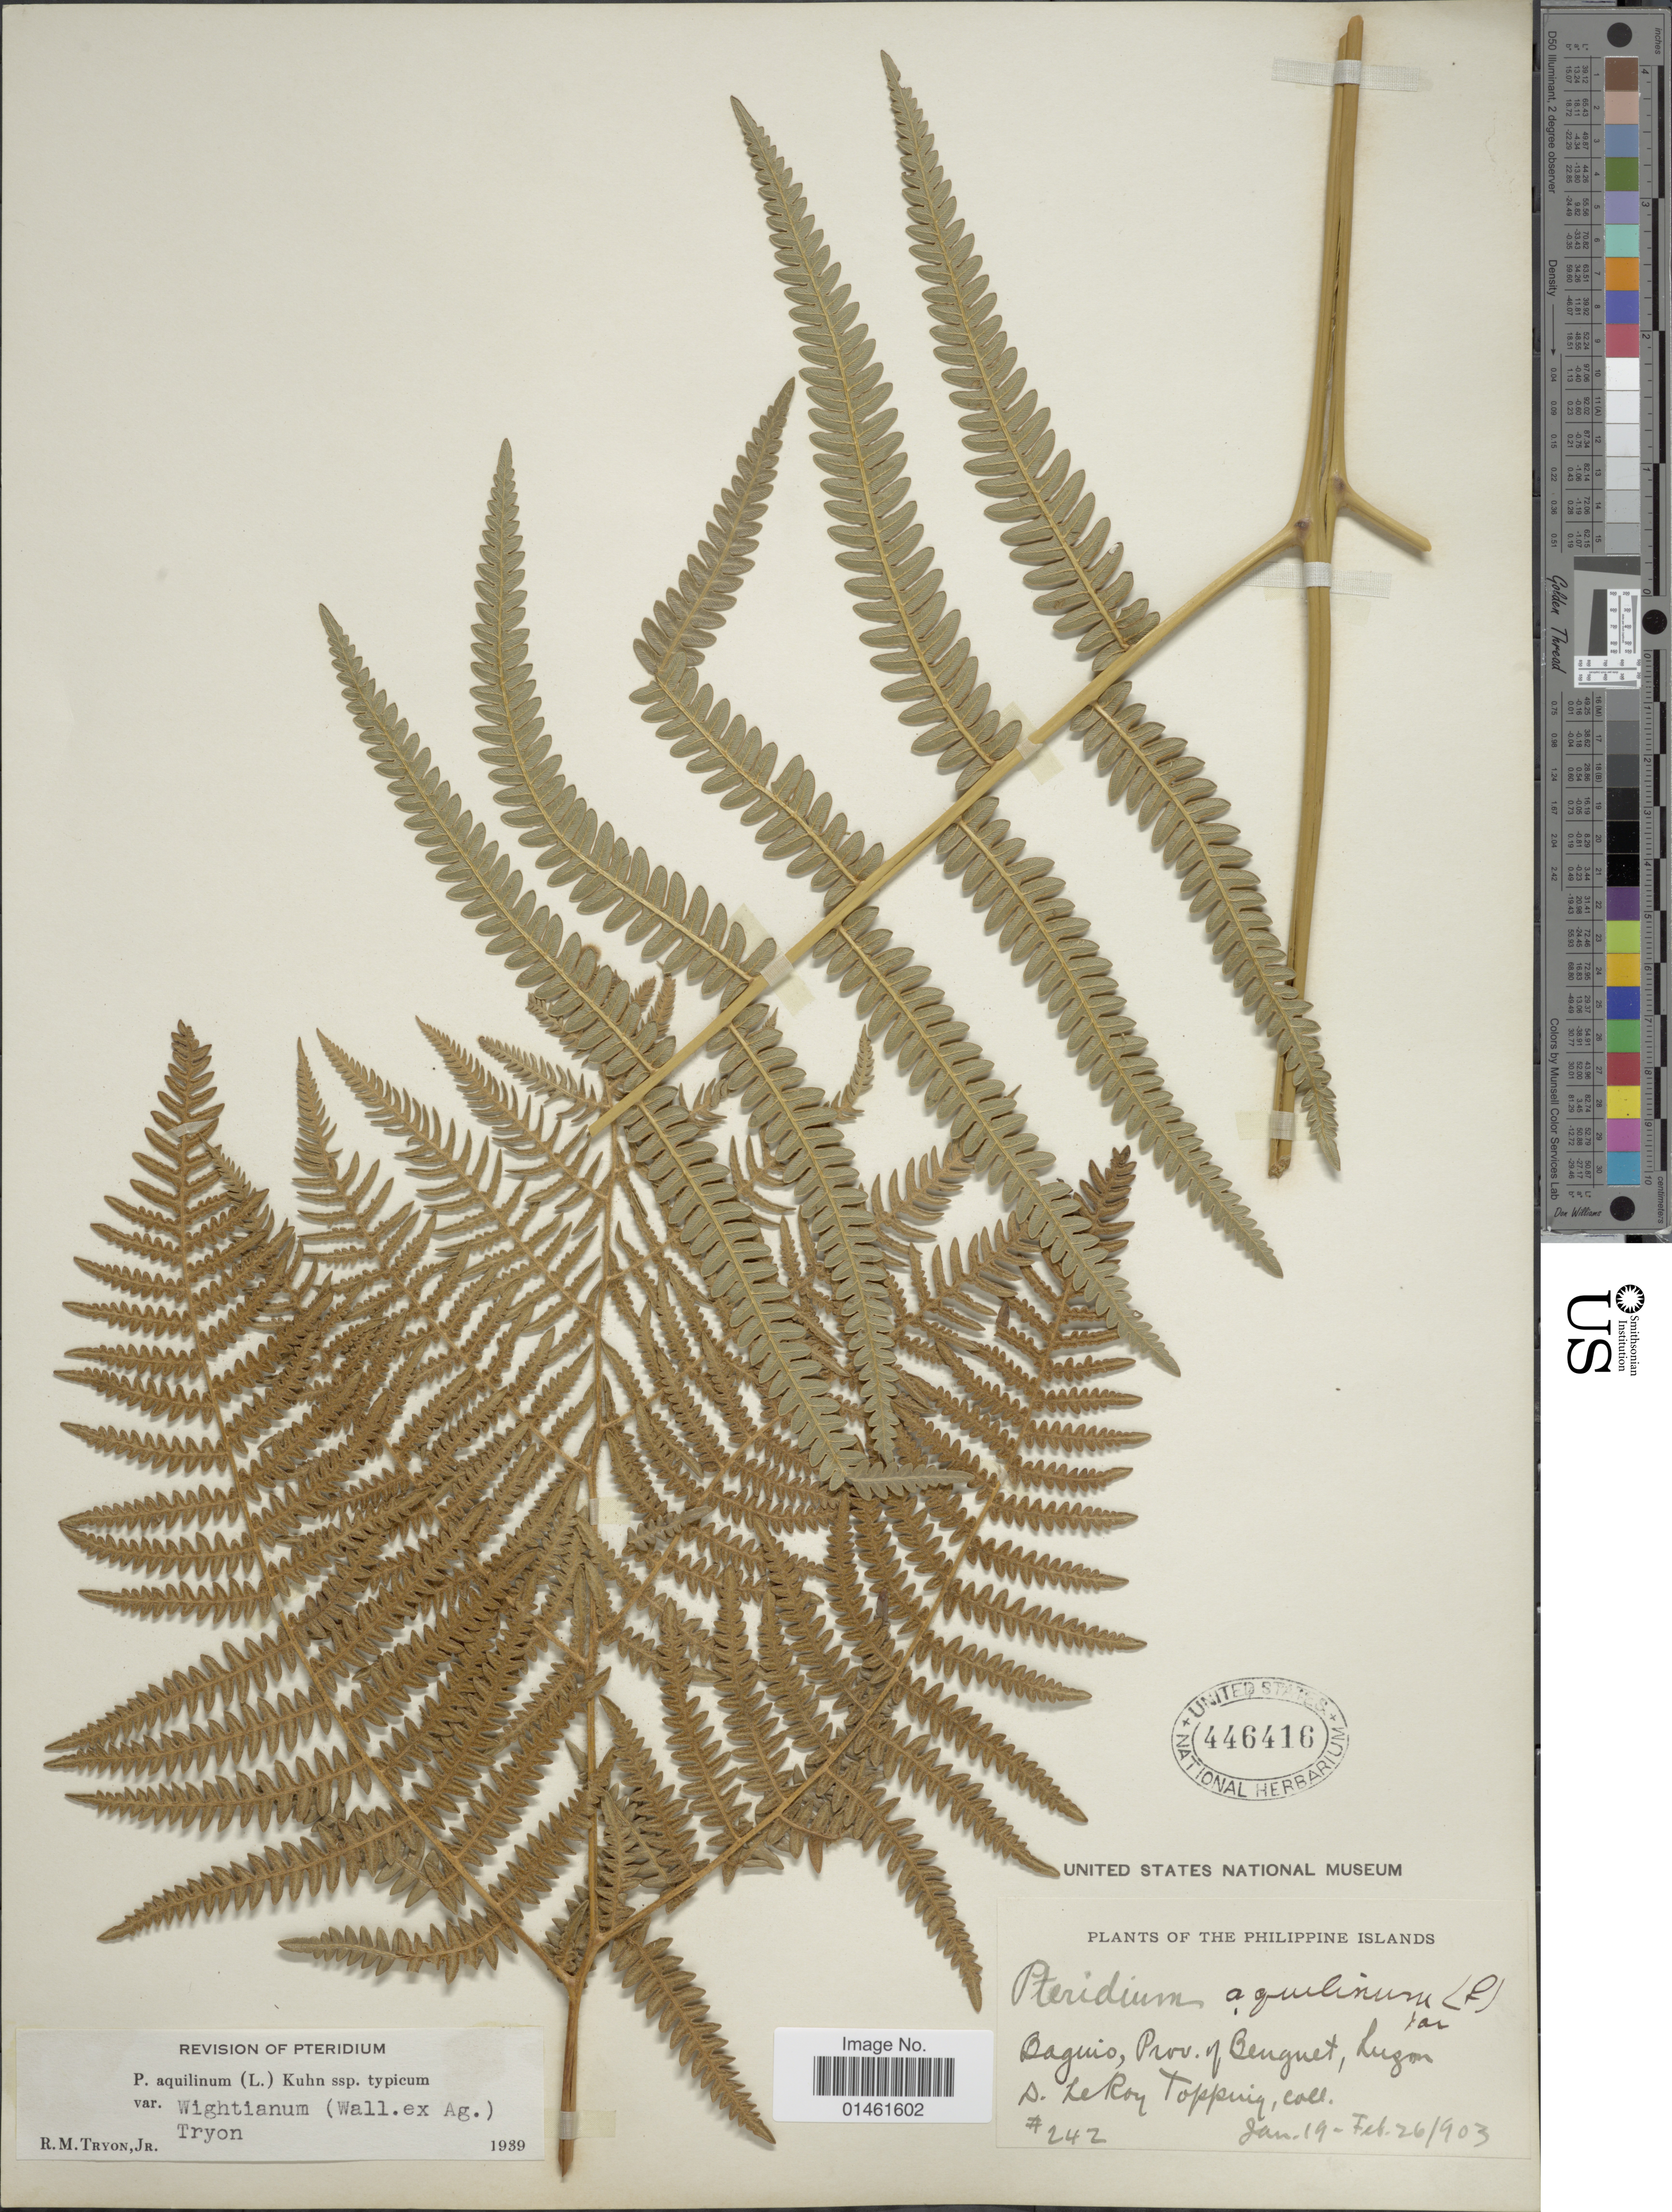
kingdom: Plantae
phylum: Tracheophyta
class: Polypodiopsida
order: Polypodiales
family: Dennstaedtiaceae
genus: Pteridium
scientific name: Pteridium aquilinum var. wightianum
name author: (J. Agardh) R.M. Tryon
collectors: D. L. Topping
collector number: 242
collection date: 1903-01-19/1903-02-26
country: Philippines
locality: Baguio, prov. of Benguet, Luzon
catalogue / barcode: US 446416